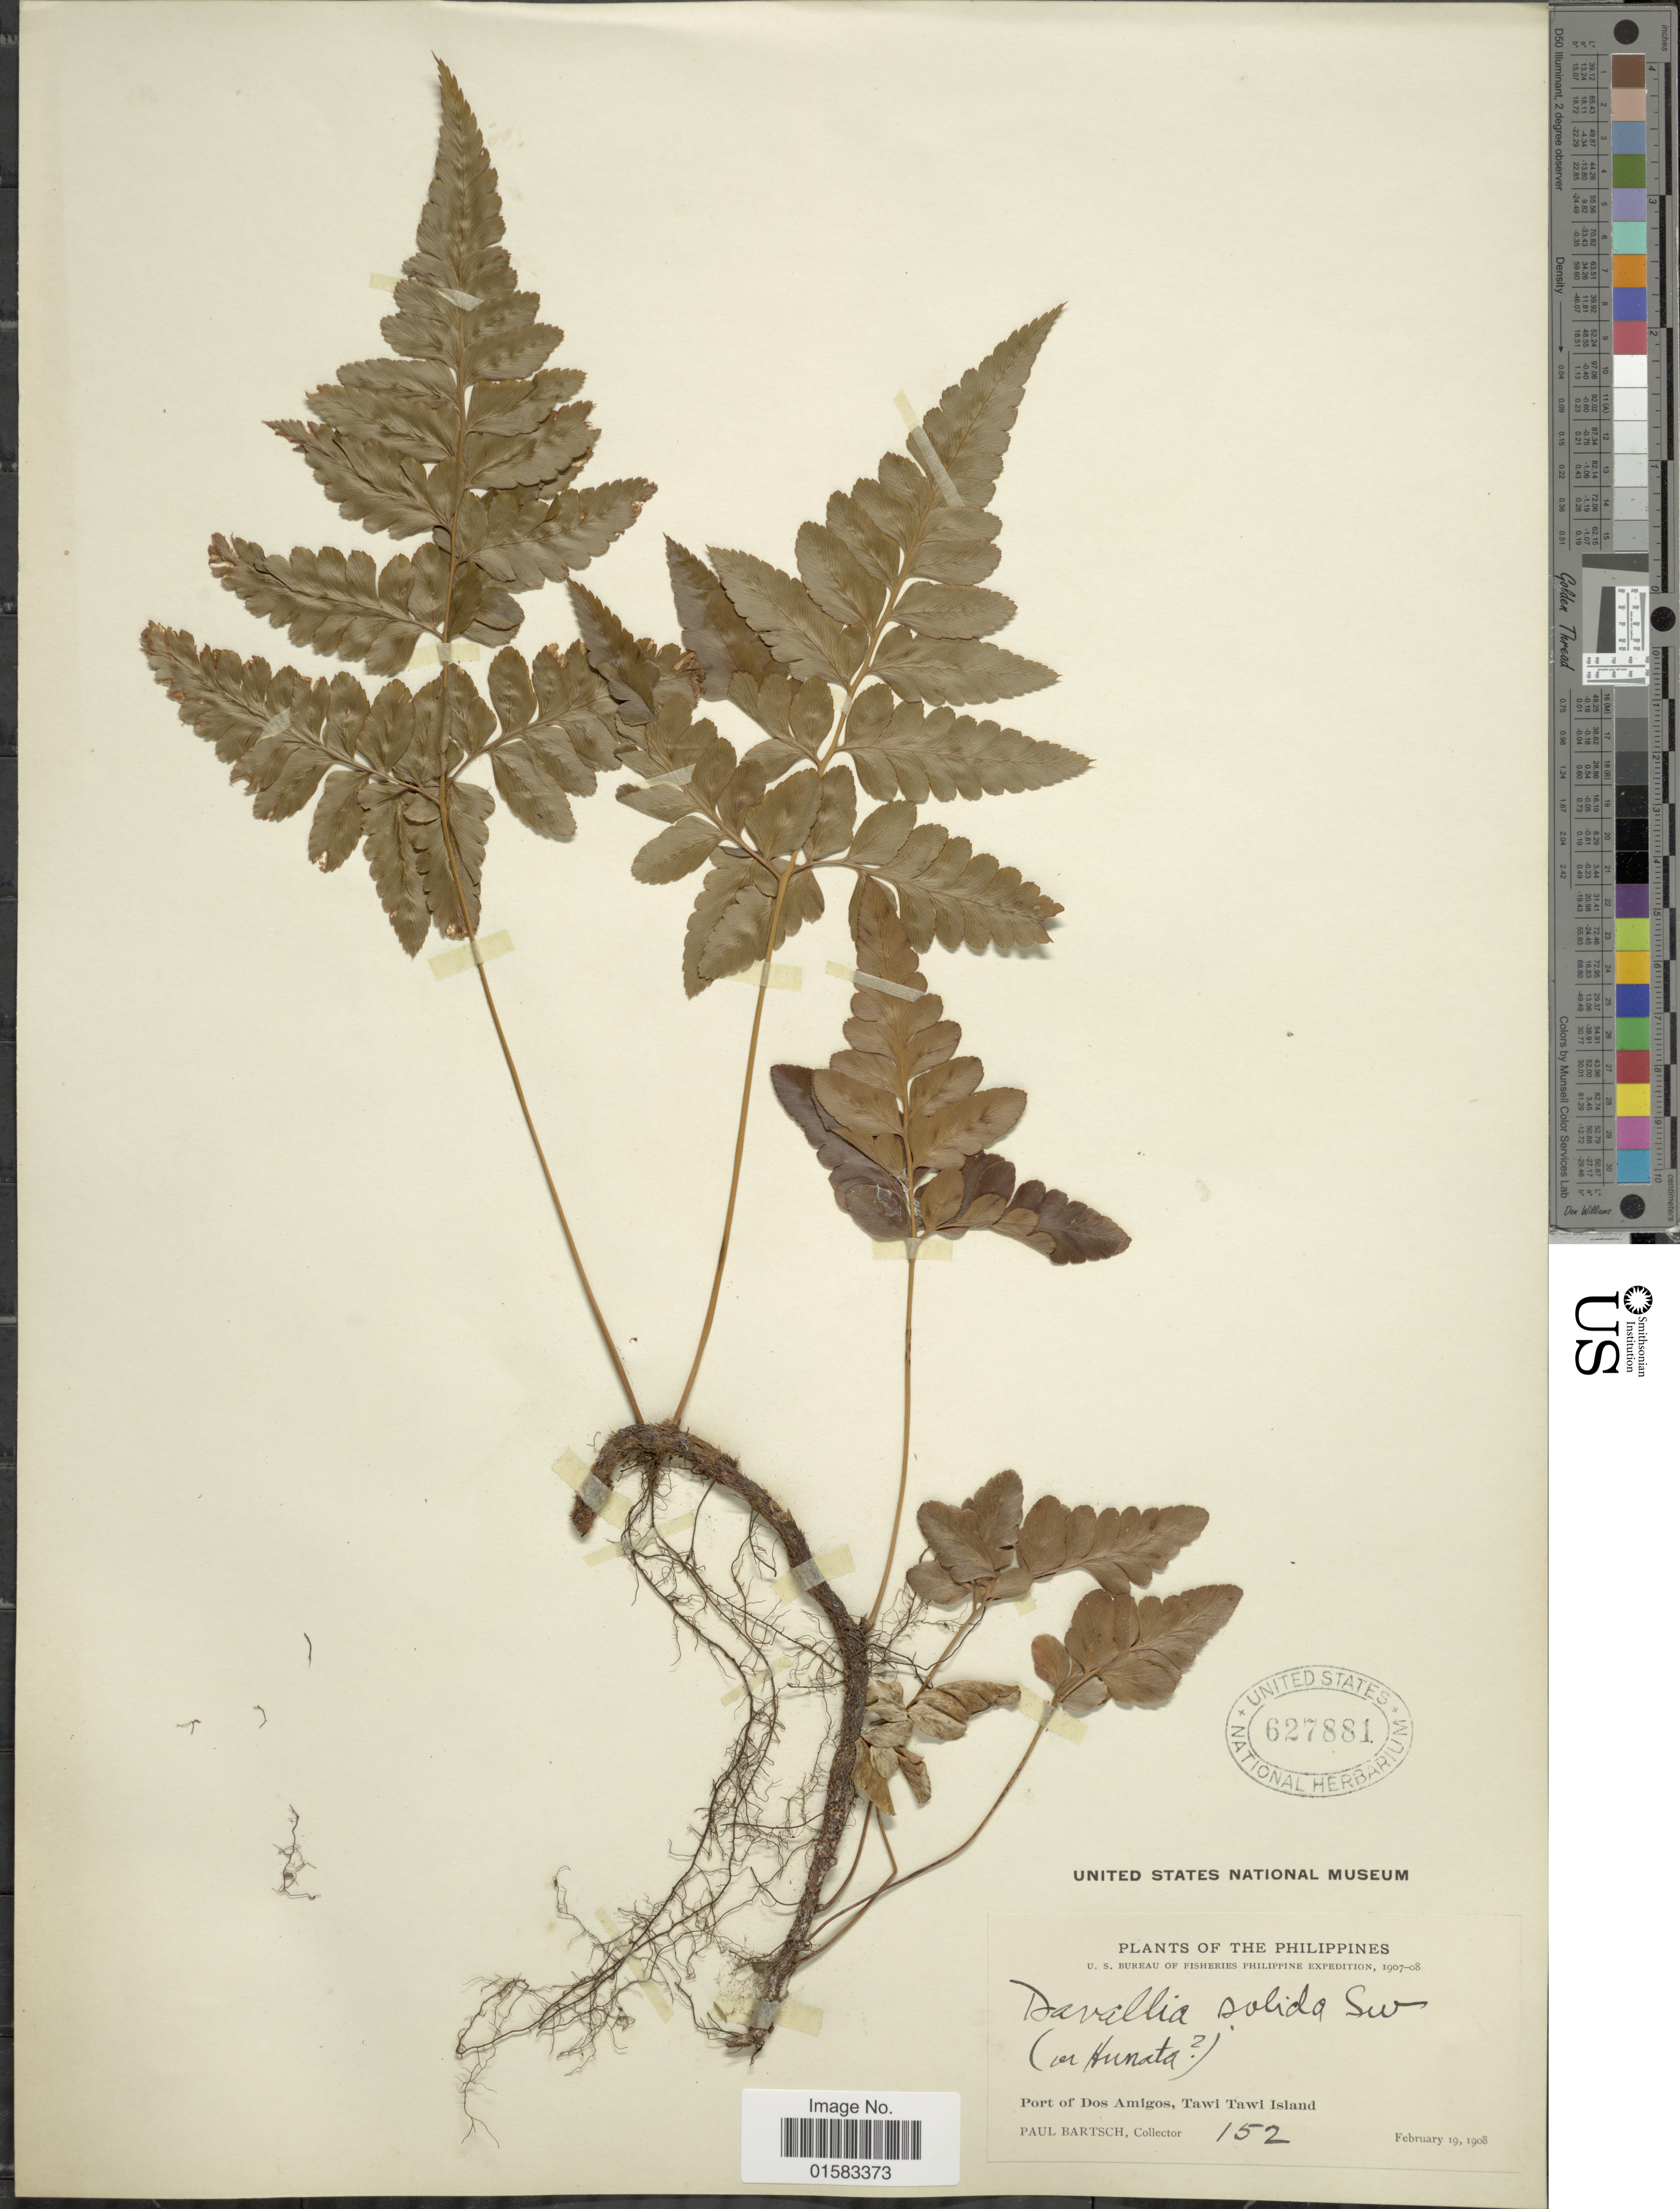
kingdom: Plantae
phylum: Tracheophyta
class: Polypodiopsida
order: Polypodiales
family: Davalliaceae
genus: Davallia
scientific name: Davallia solida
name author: (G. Forst.) Sw.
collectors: P. Bartsch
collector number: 152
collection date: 1908-02-19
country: Philippines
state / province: Muslim Mindanao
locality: Port of Dos Amigos, Tawi Tawi Island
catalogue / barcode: US 627881